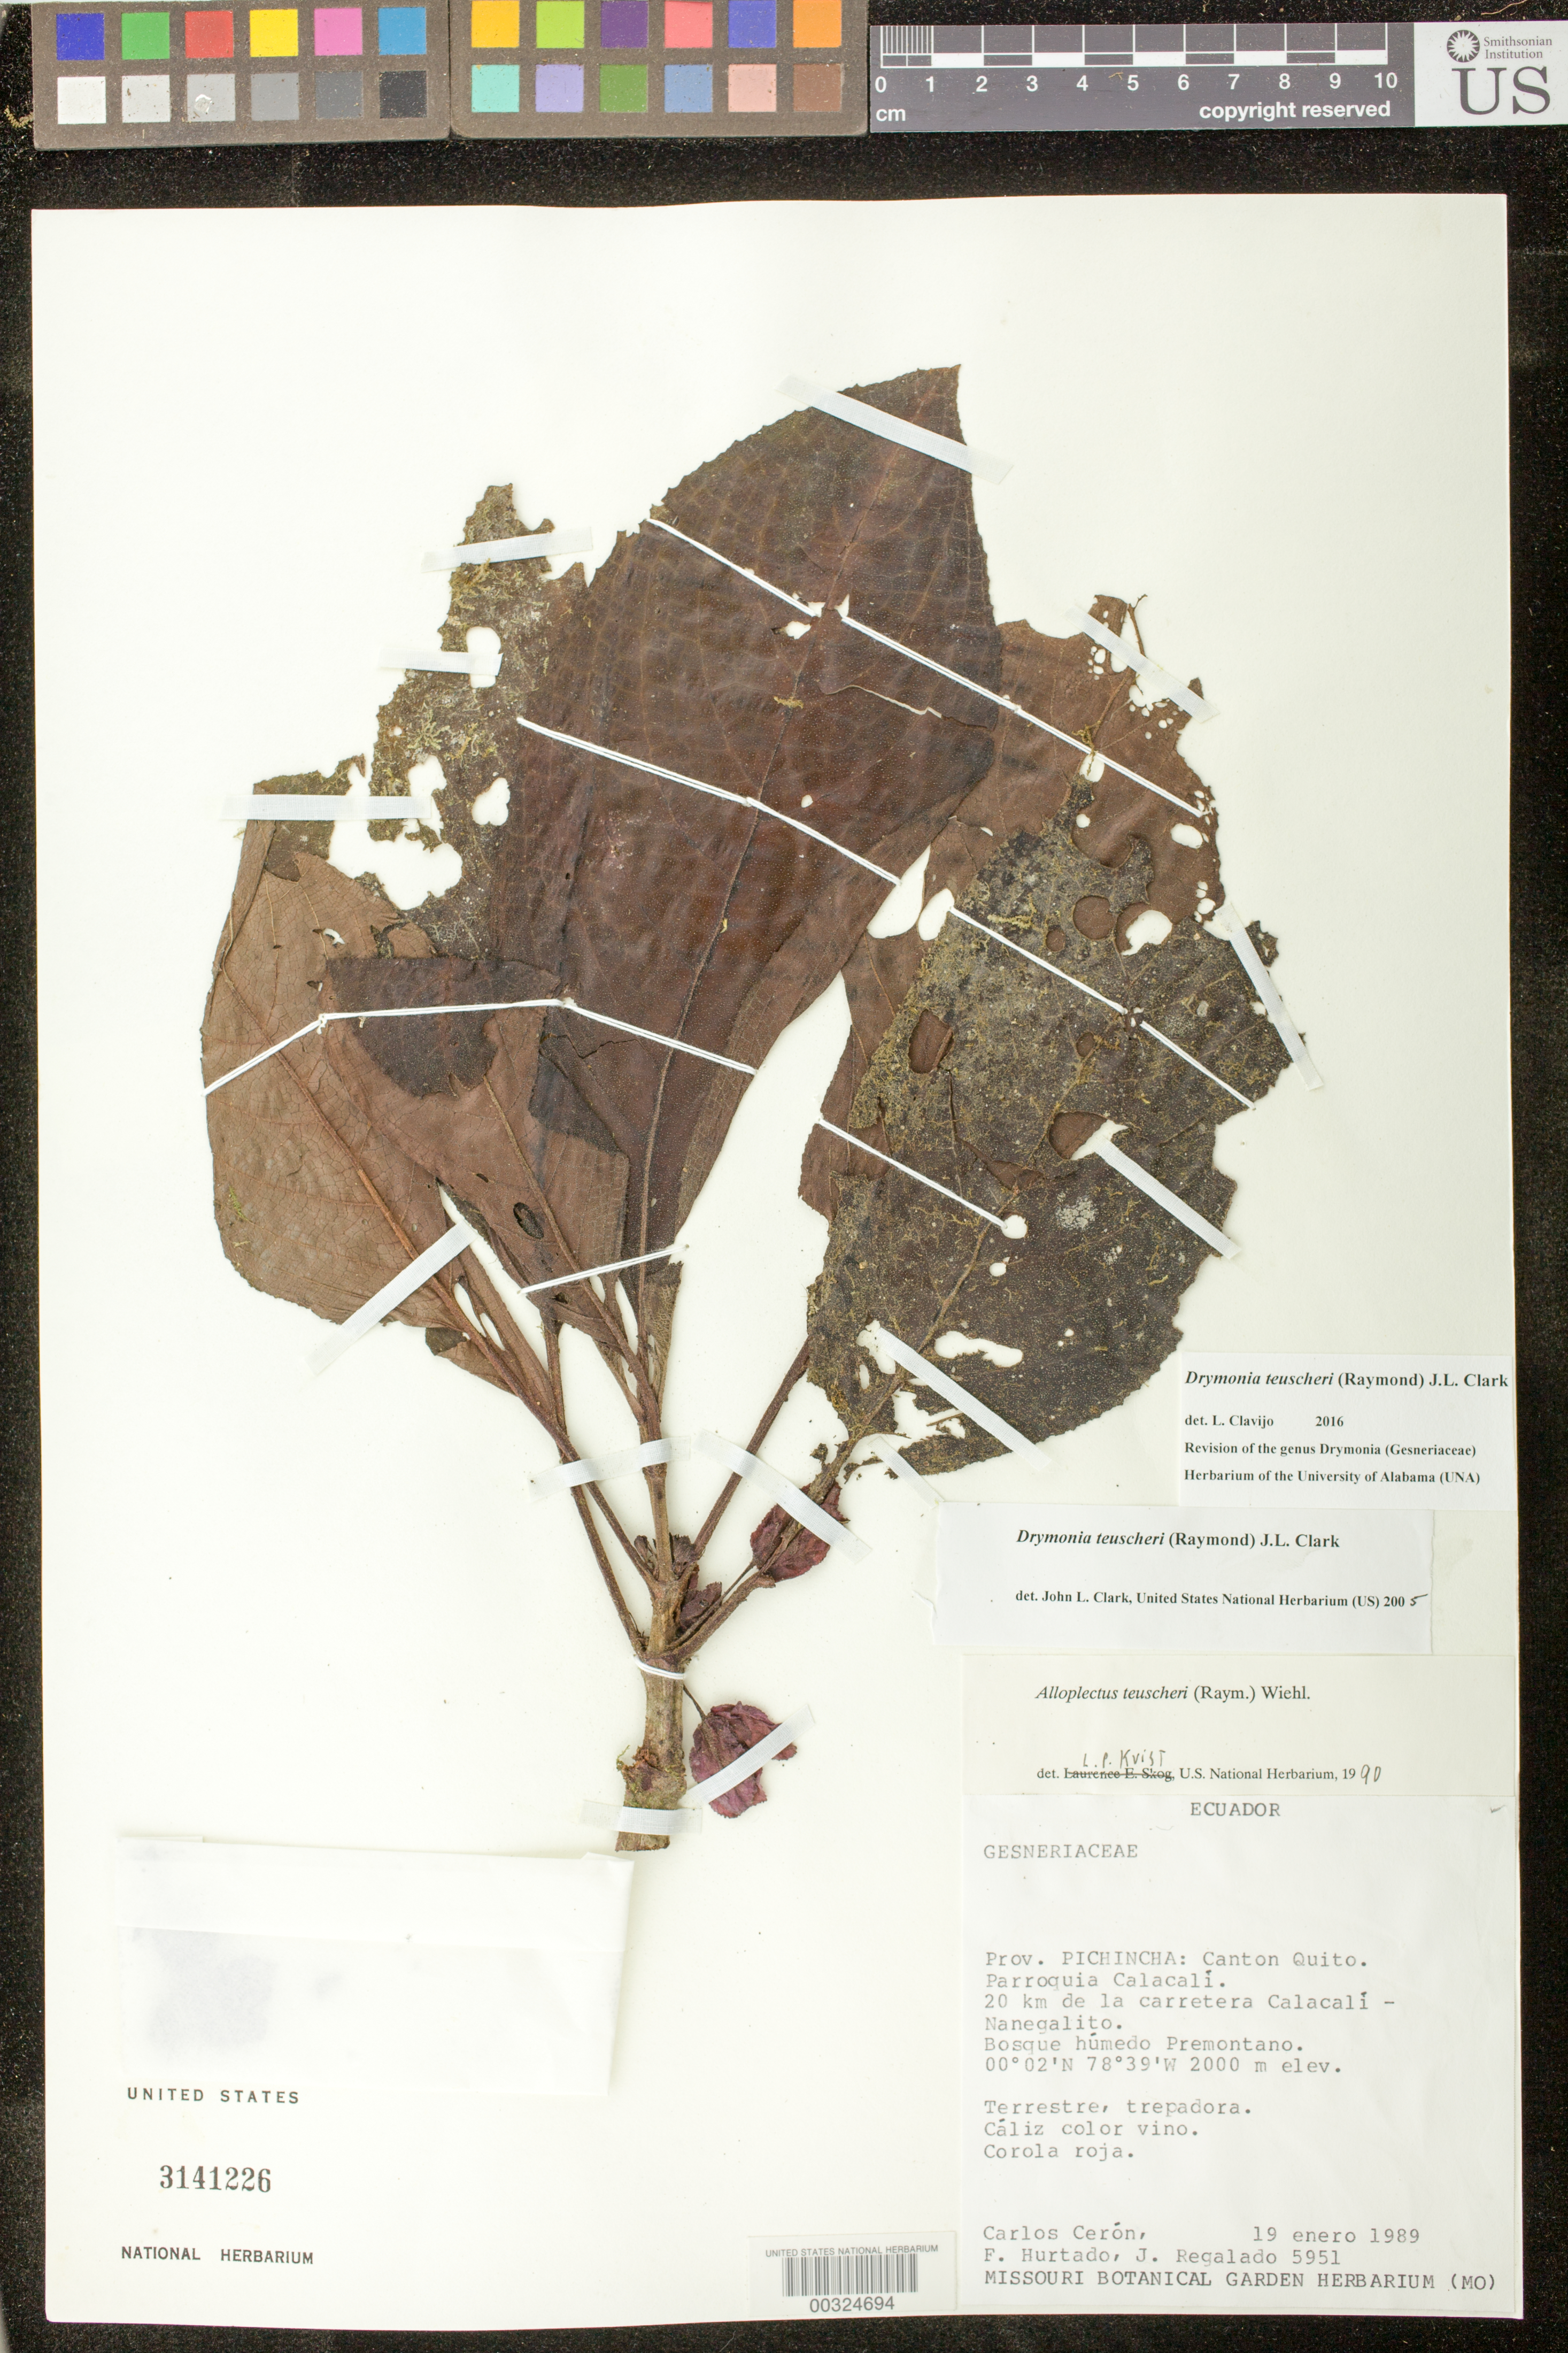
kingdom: Plantae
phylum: Tracheophyta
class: Magnoliopsida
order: Lamiales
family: Gesneriaceae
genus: Drymonia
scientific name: Drymonia teuscheri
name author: (Raymond) J.L. Clark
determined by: Clark, J. L., (SEL), The Marie Selby Botanical Garden (UNITED STATES)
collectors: C. E. Cerón M., F. Hurtado & J. C. Regalado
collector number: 5951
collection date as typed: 19 Jan 1989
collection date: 1989-01-19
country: Ecuador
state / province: Pichincha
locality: Canton Quito, Parroquia Calacali, 20 km de la carretera Calacali - Nanegalito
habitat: Bosque húmedo premontano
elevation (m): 2000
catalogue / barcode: US 3141226